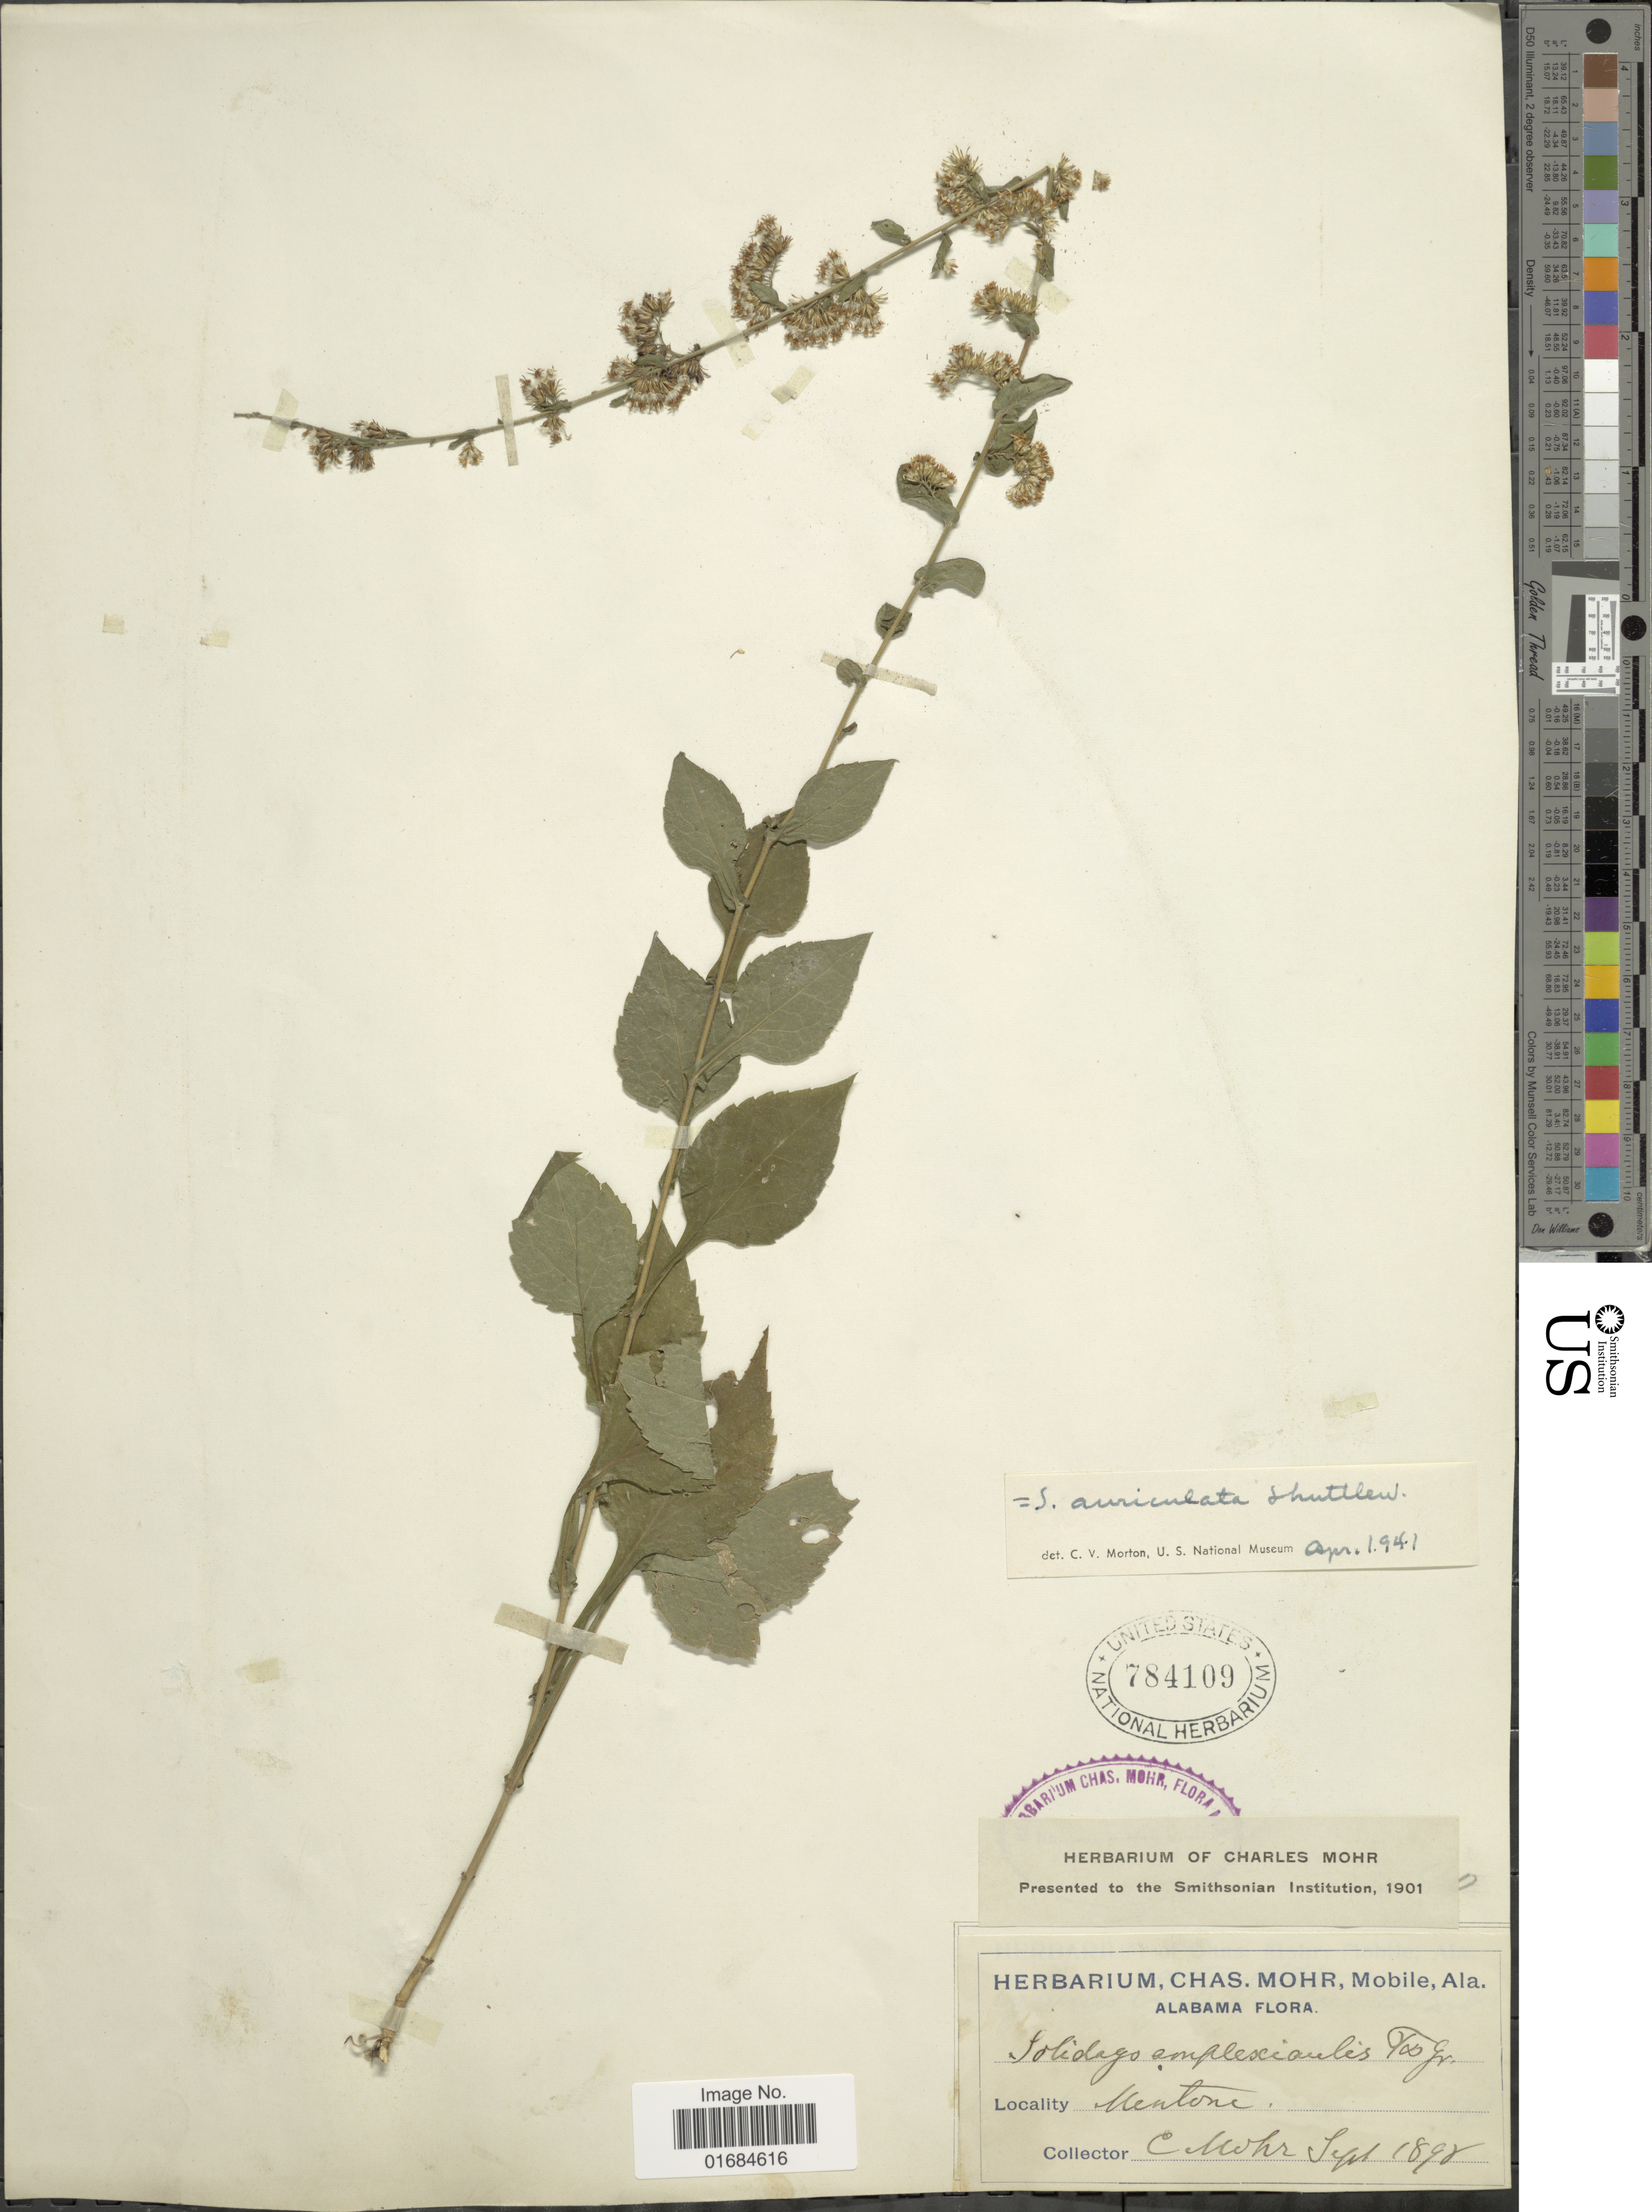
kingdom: Plantae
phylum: Tracheophyta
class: Magnoliopsida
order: Asterales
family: Asteraceae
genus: Solidago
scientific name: Solidago auriculata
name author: Shuttlew. ex S.F. Blake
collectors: C. T. Mohr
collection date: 1898-09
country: United States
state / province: Alabama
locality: Mobile Mentone.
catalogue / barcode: US 784109